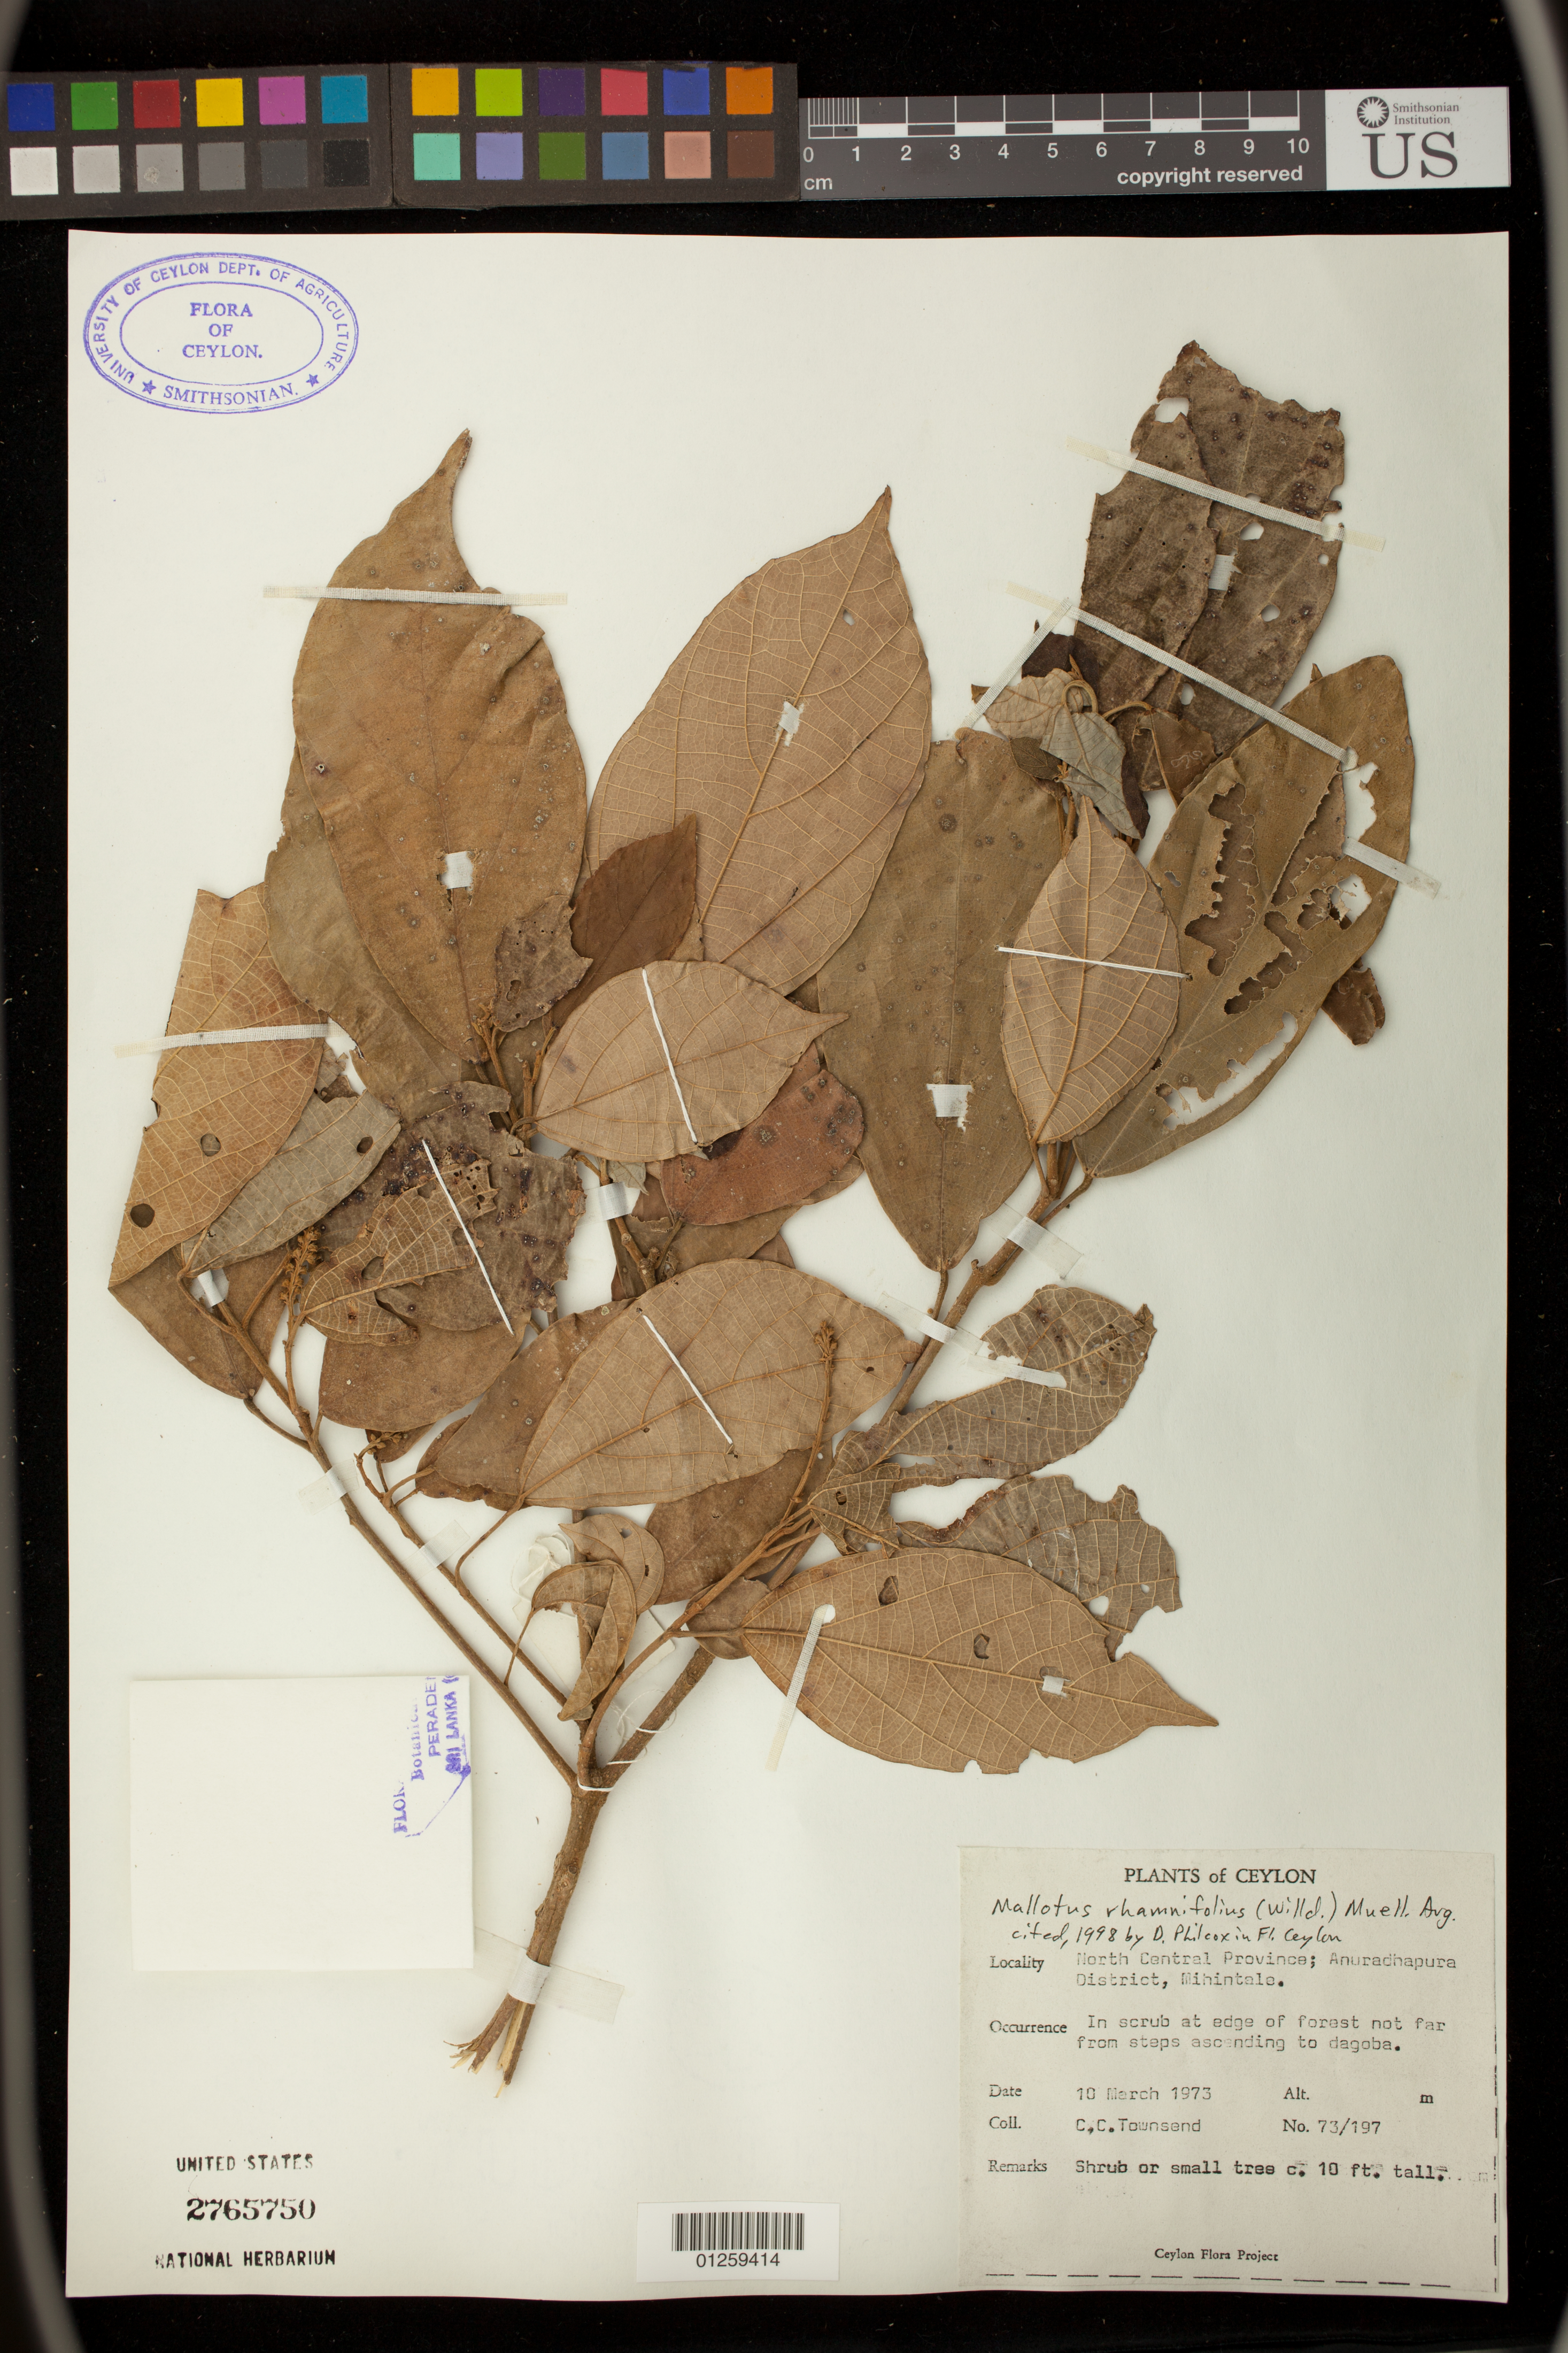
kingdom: Plantae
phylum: Tracheophyta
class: Magnoliopsida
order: Malpighiales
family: Euphorbiaceae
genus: Mallotus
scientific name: Mallotus rhamnifolius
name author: (Willd.) Müll. Arg.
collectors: C. C. Townsend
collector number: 73/197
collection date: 1973-03-10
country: Sri Lanka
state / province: North Central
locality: Anuradhapura District, Mihintale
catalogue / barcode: US 2765750